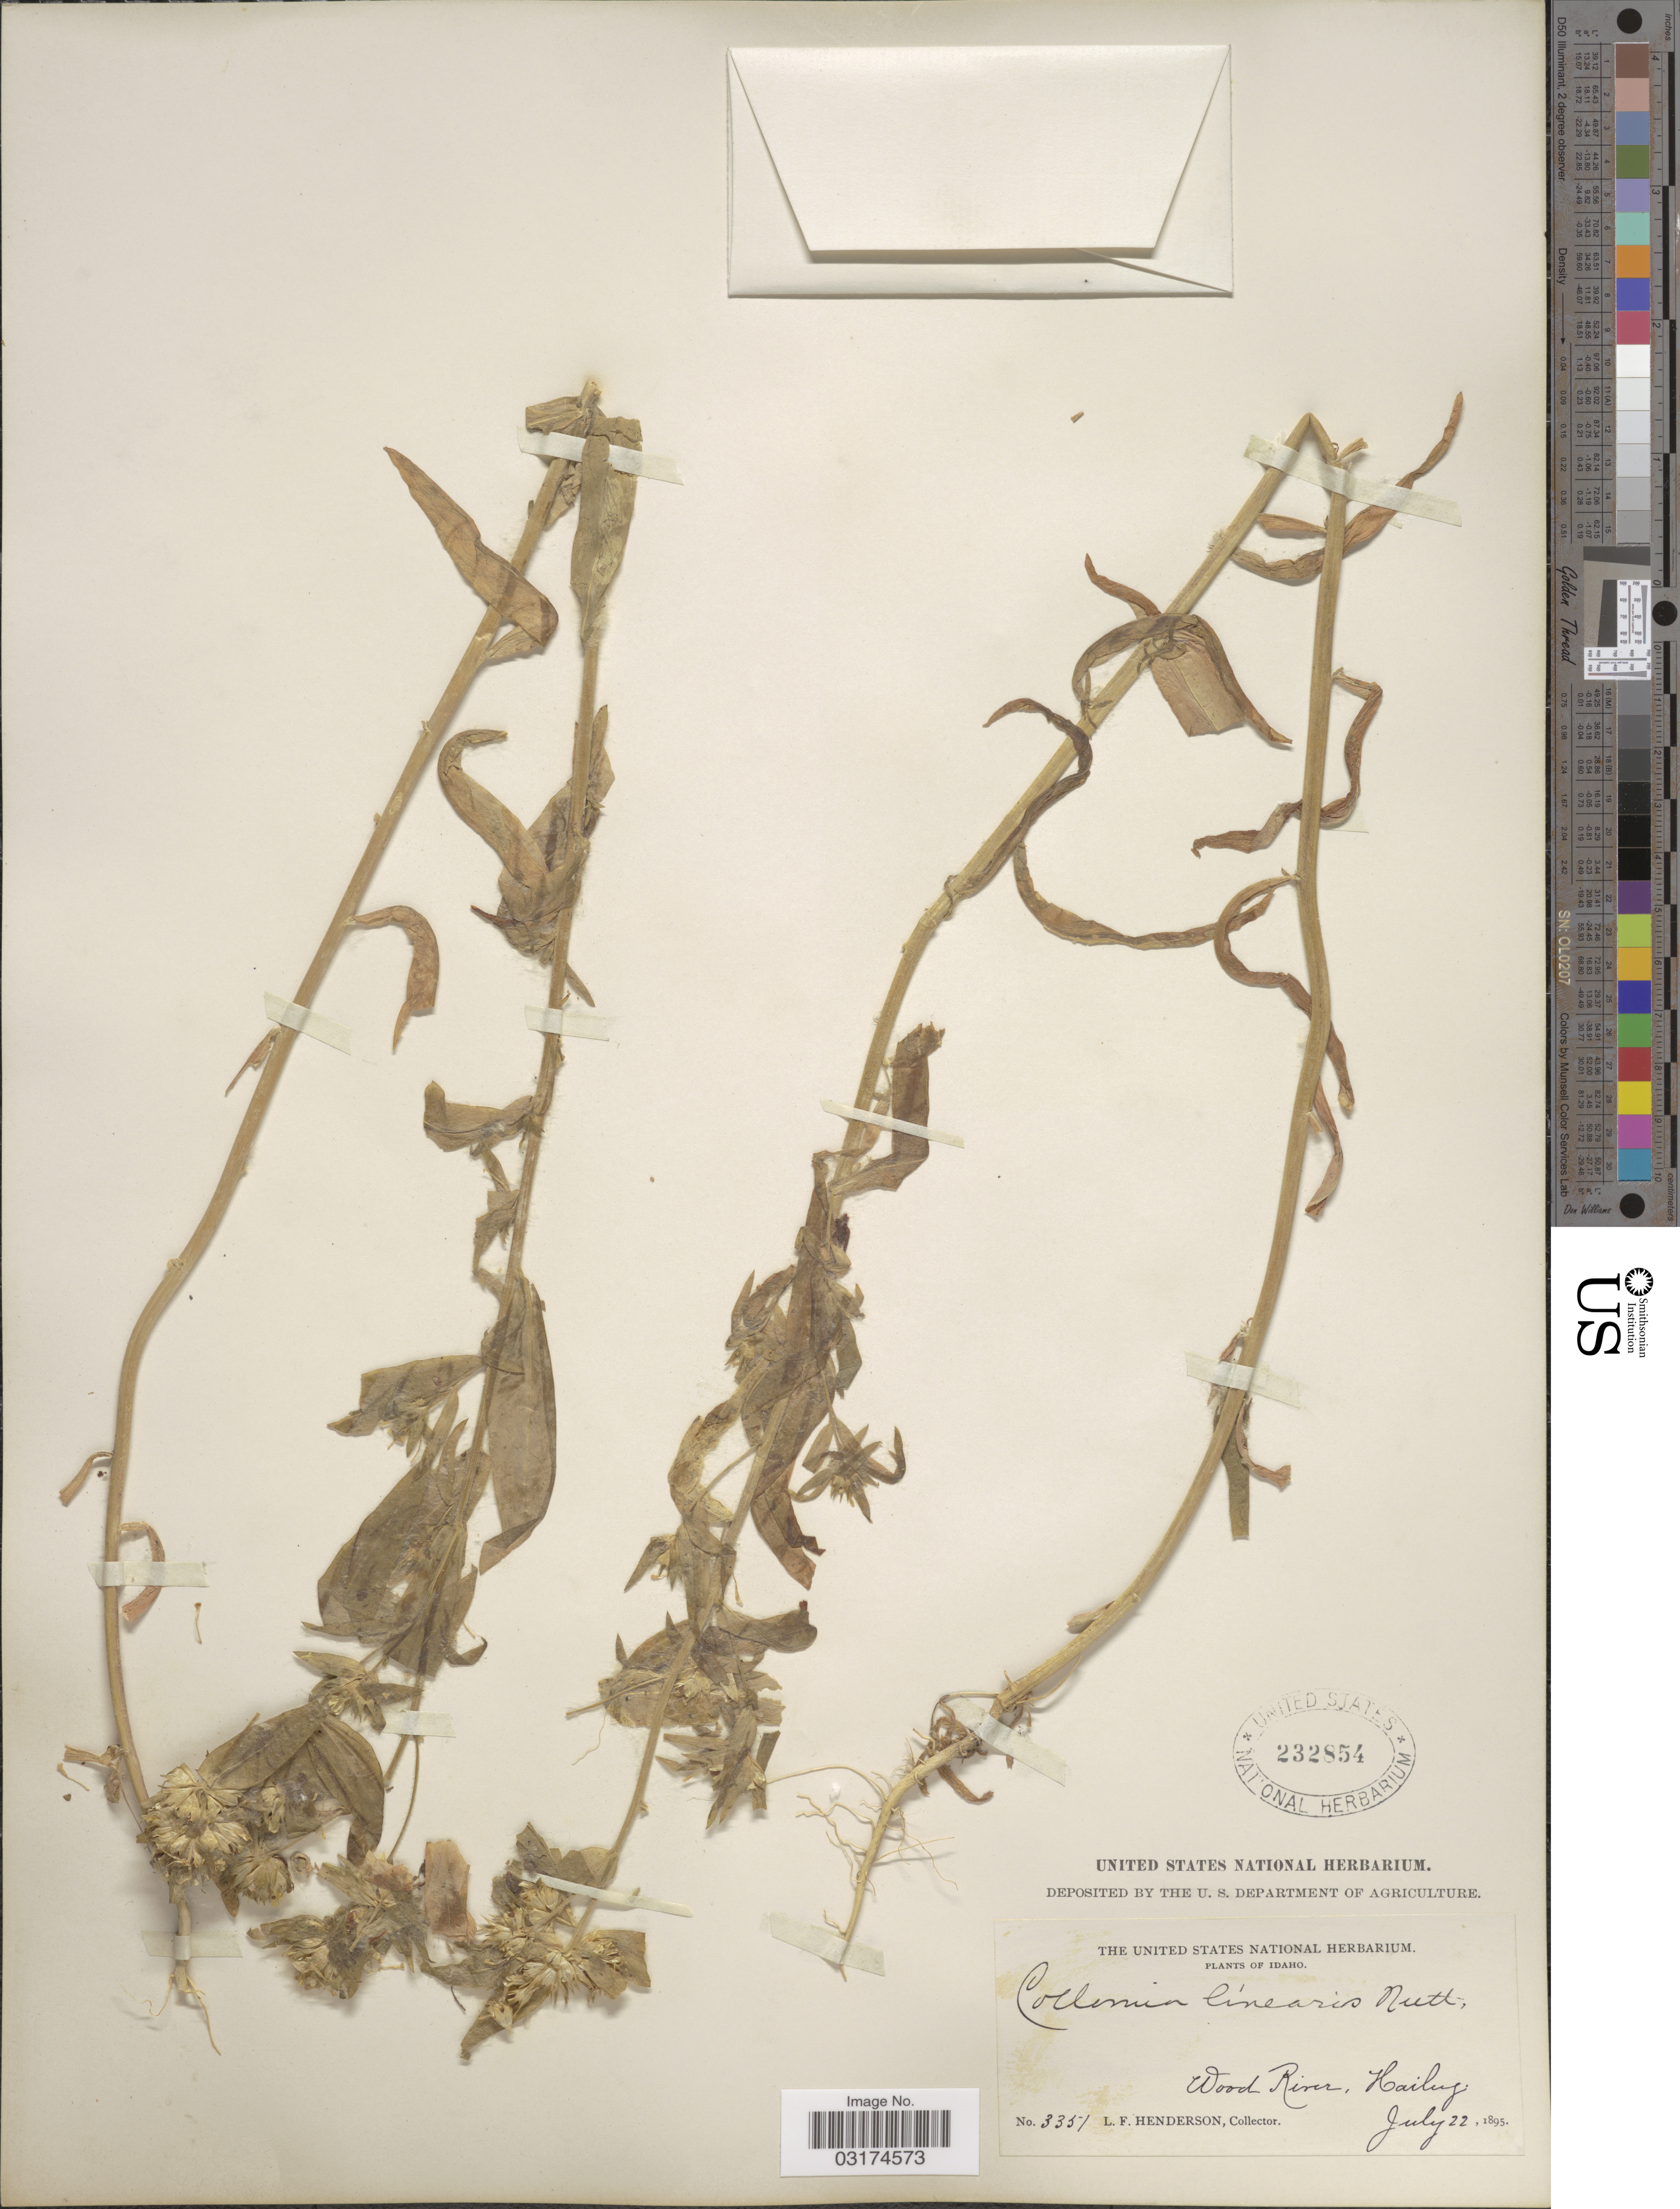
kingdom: Plantae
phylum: Tracheophyta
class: Magnoliopsida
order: Ericales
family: Polemoniaceae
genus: Collomia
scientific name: Collomia linearis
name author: Nutt.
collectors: L. Henderson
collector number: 3351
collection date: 1895-07-22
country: United States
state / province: Idaho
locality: Wood River, Hailey.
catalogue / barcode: US 232854